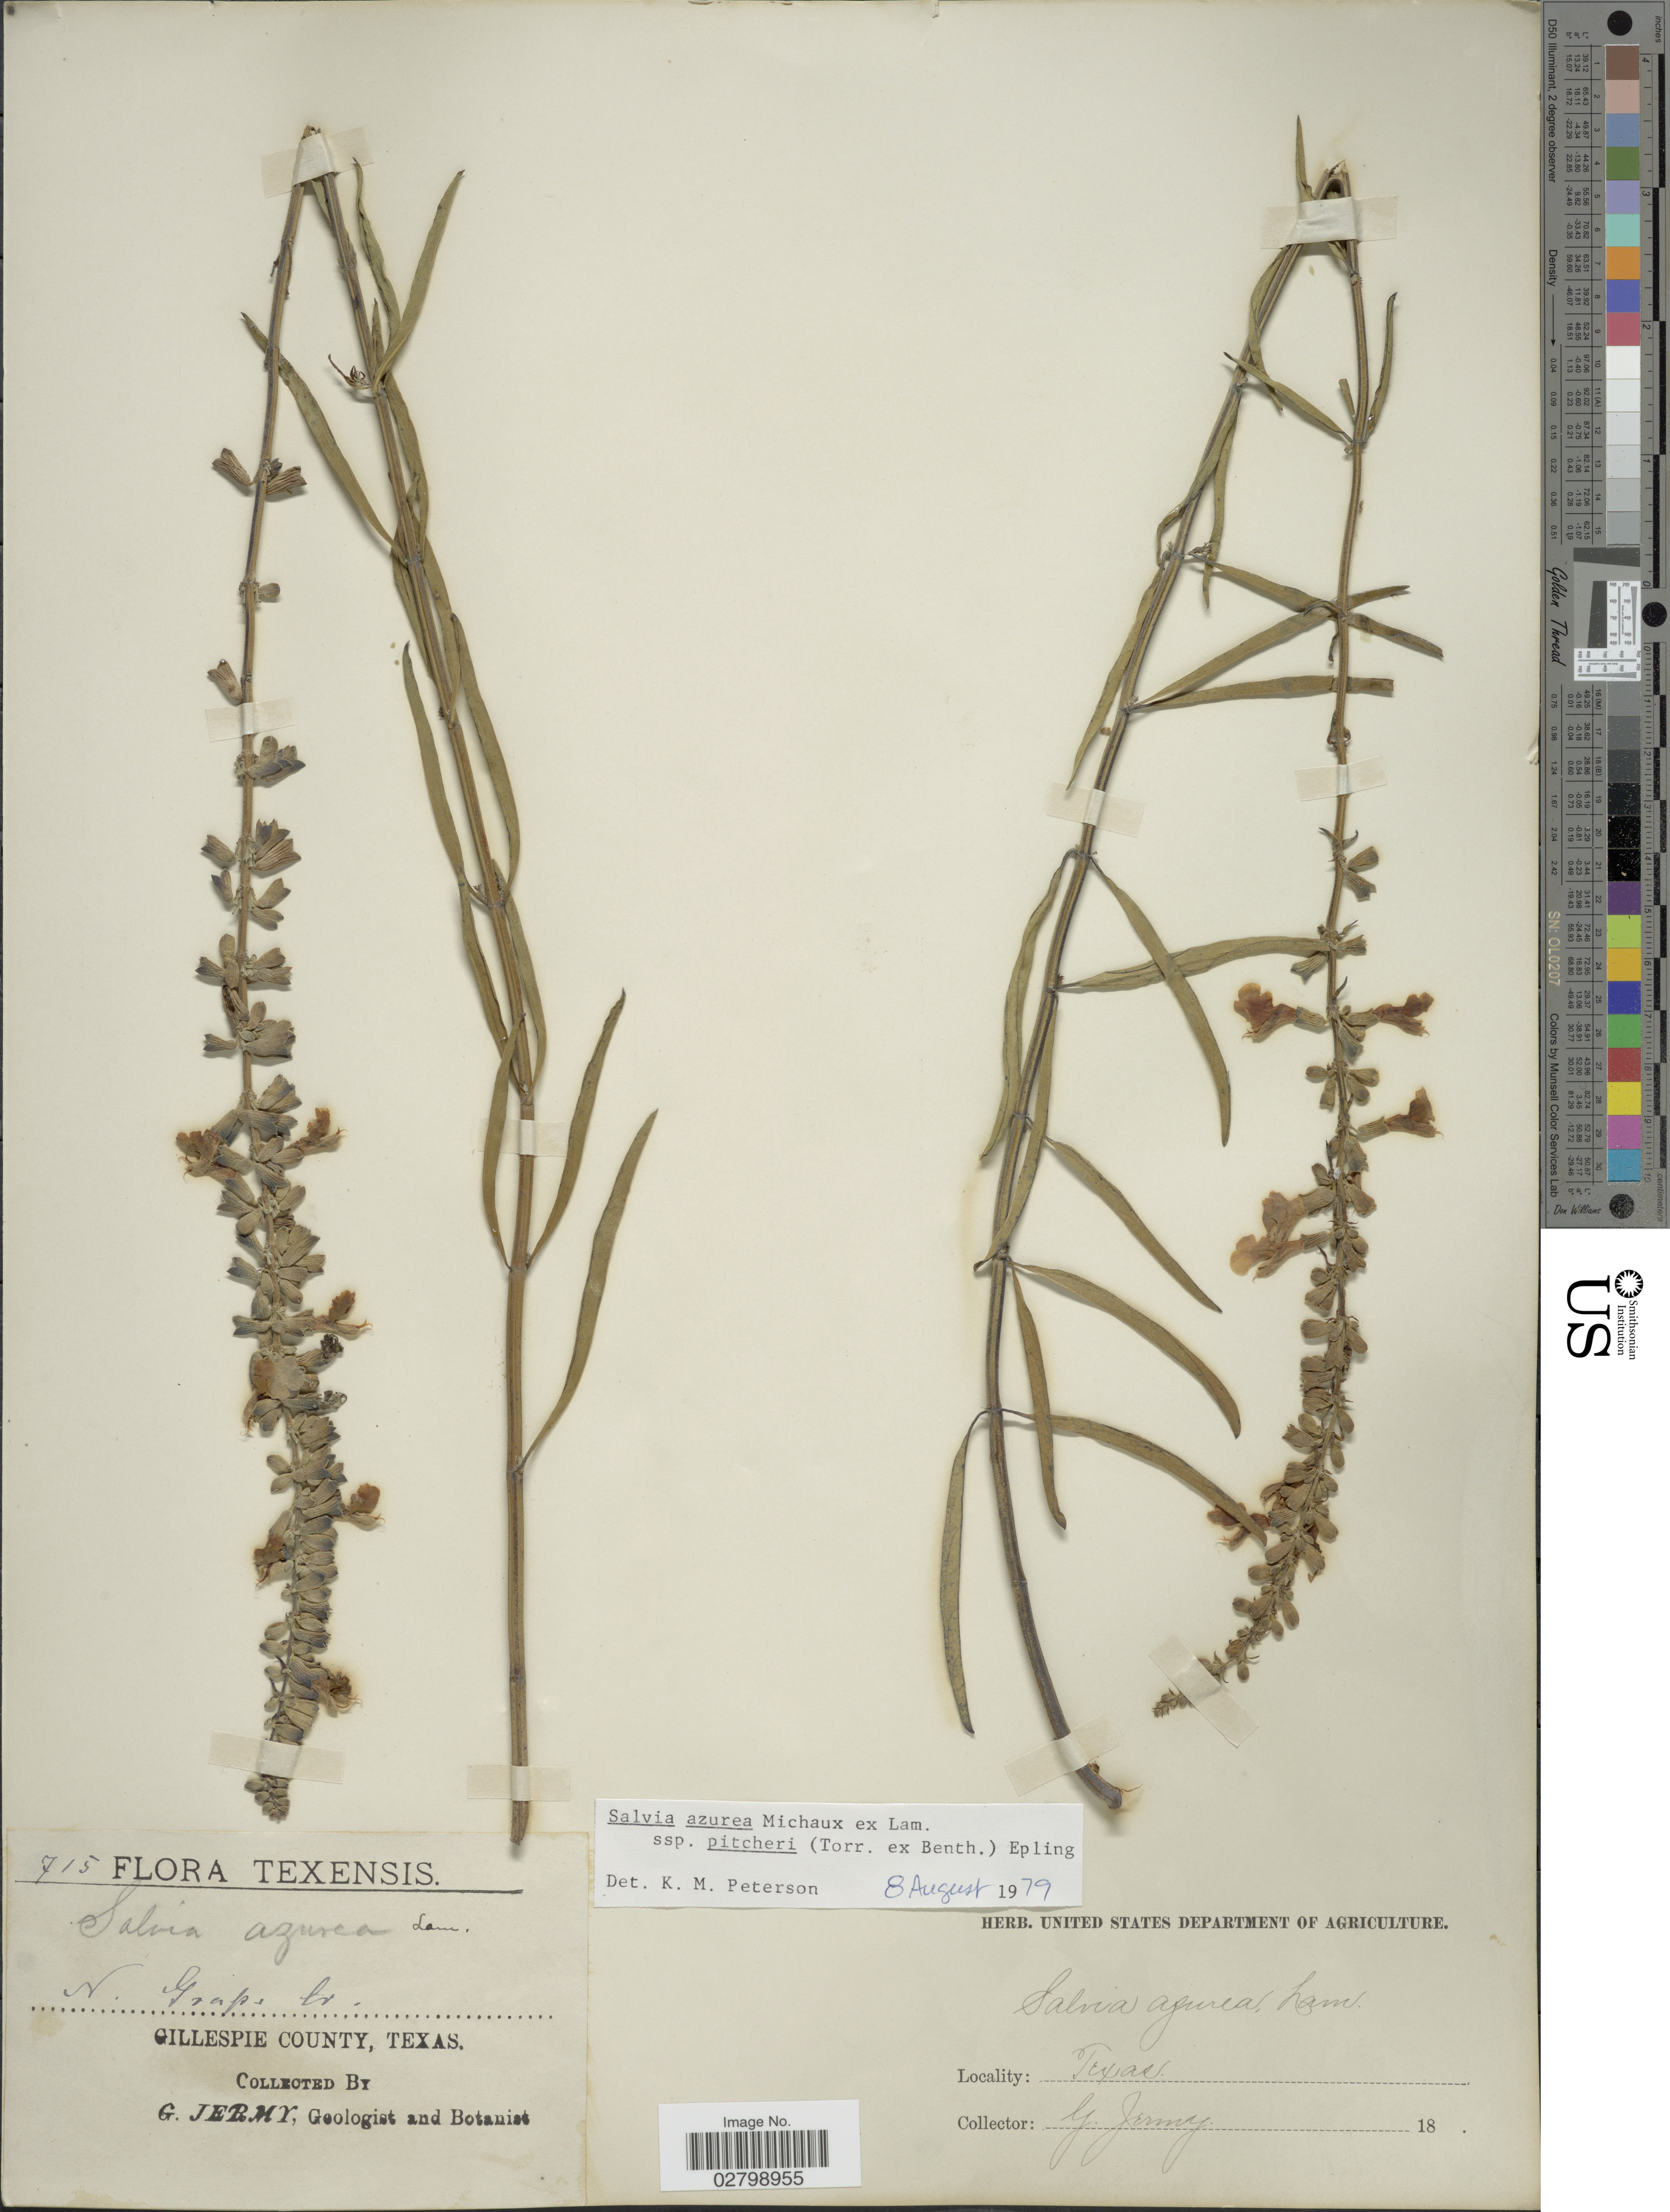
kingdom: Plantae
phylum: Tracheophyta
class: Magnoliopsida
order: Lamiales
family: Lamiaceae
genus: Salvia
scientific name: Salvia azurea subsp. pitcheri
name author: Michx. ex Lam.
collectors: G. Jermy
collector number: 715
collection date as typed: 18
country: United States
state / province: Texas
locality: Gillespie County.